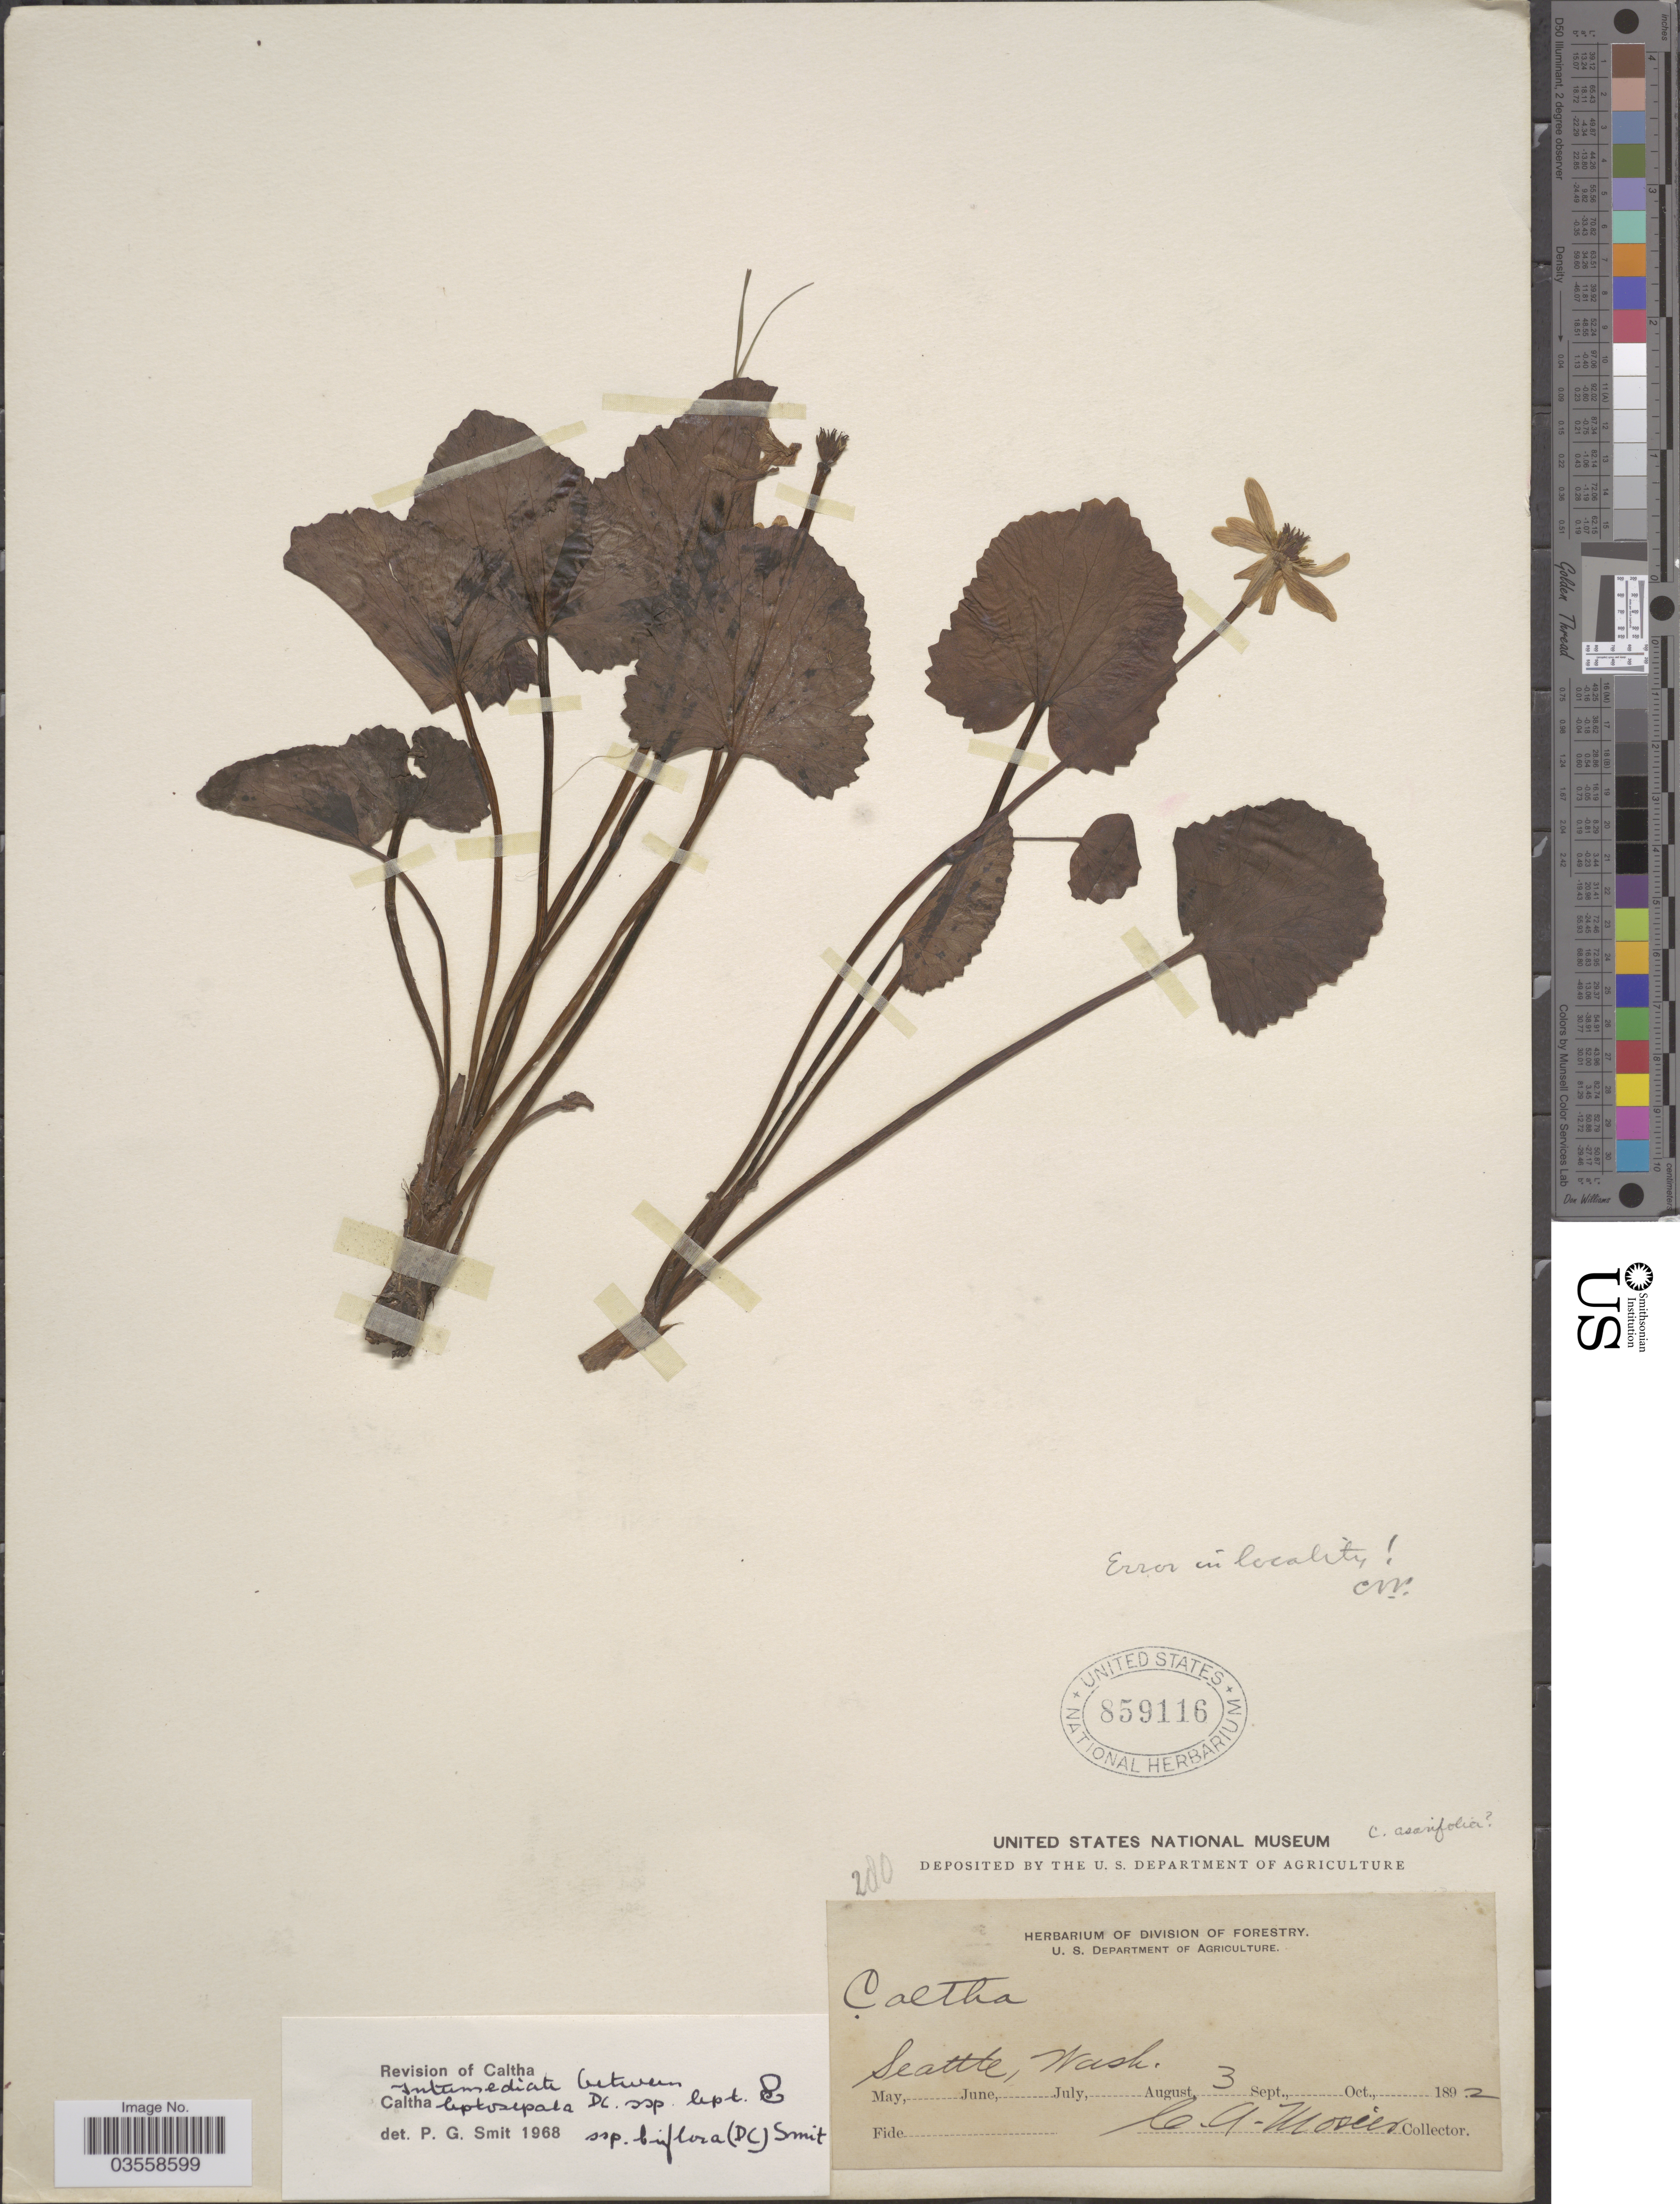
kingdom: Plantae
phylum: Tracheophyta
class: Magnoliopsida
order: Ranunculales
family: Ranunculaceae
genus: Caltha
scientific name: Caltha leptosepala subsp. biflora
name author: DC.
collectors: C. A. Mosier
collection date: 1892-08-03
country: United States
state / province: Washington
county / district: King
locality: Seattle.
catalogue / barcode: US 859116